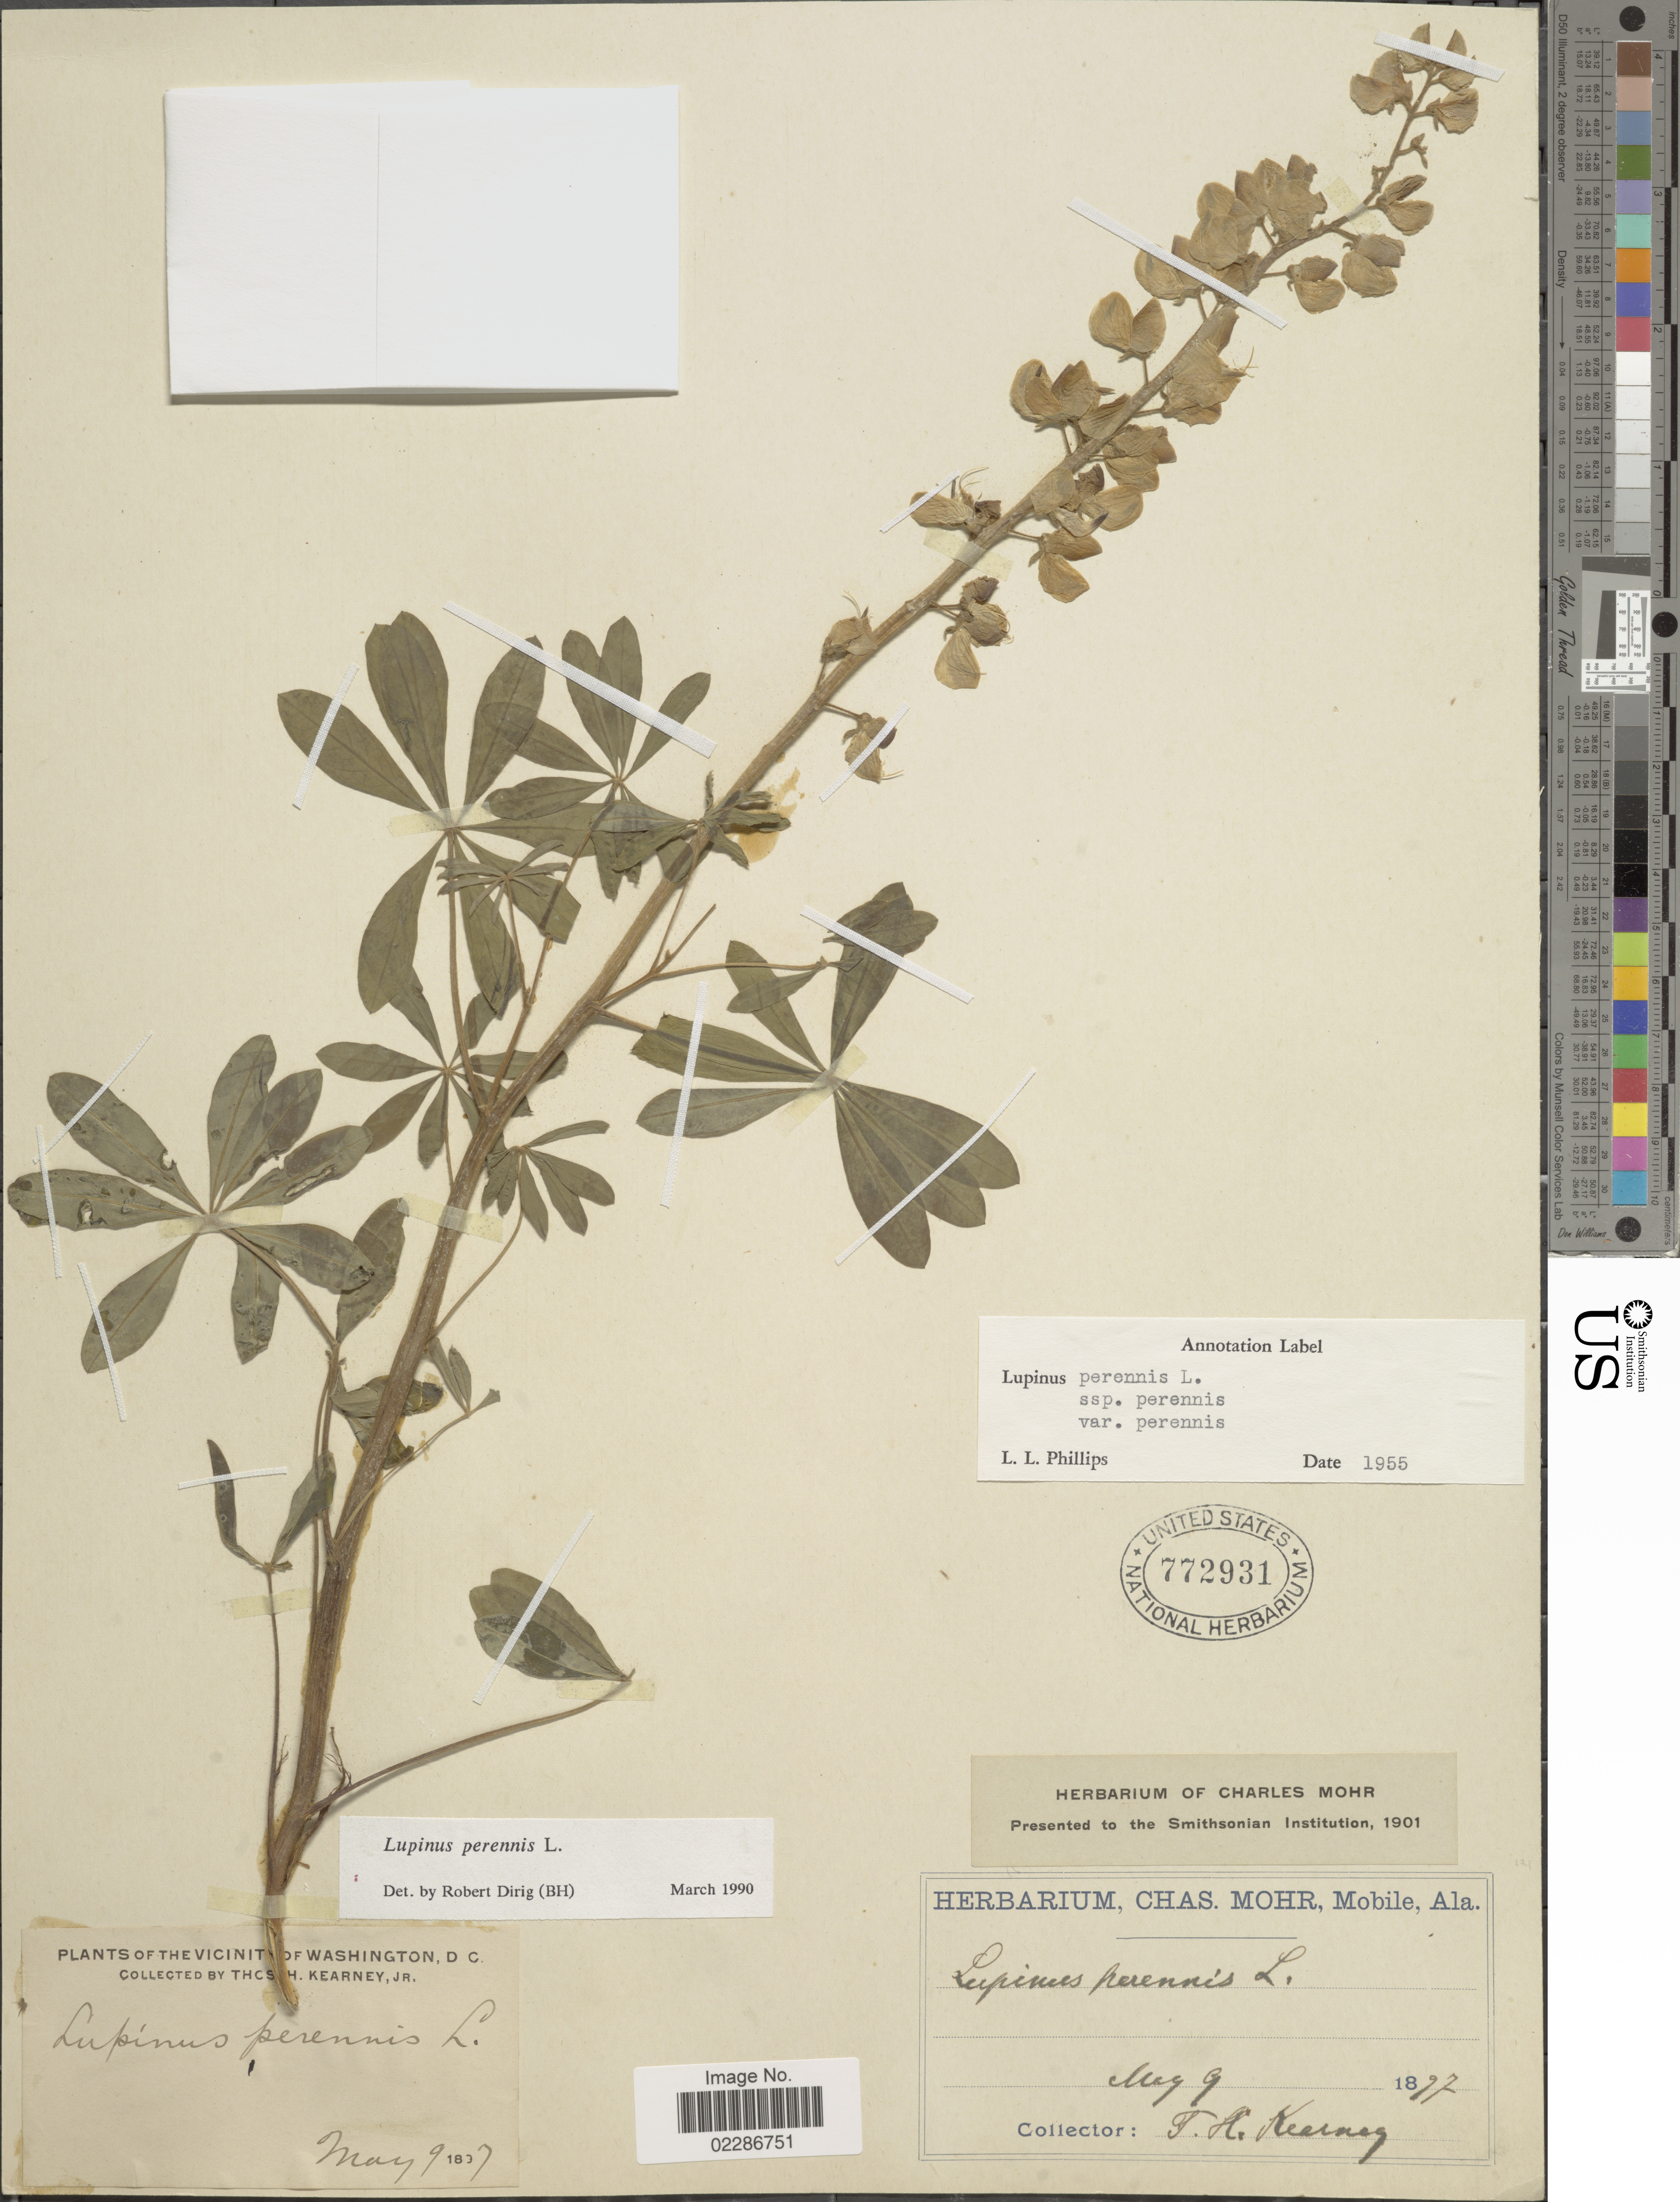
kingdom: Plantae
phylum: Tracheophyta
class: Magnoliopsida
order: Fabales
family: Fabaceae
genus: Lupinus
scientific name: Lupinus perennis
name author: L.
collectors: T. H. Kearney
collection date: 1877-05-09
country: United States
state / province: Washington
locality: The Vicinity of Washington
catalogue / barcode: US 772931